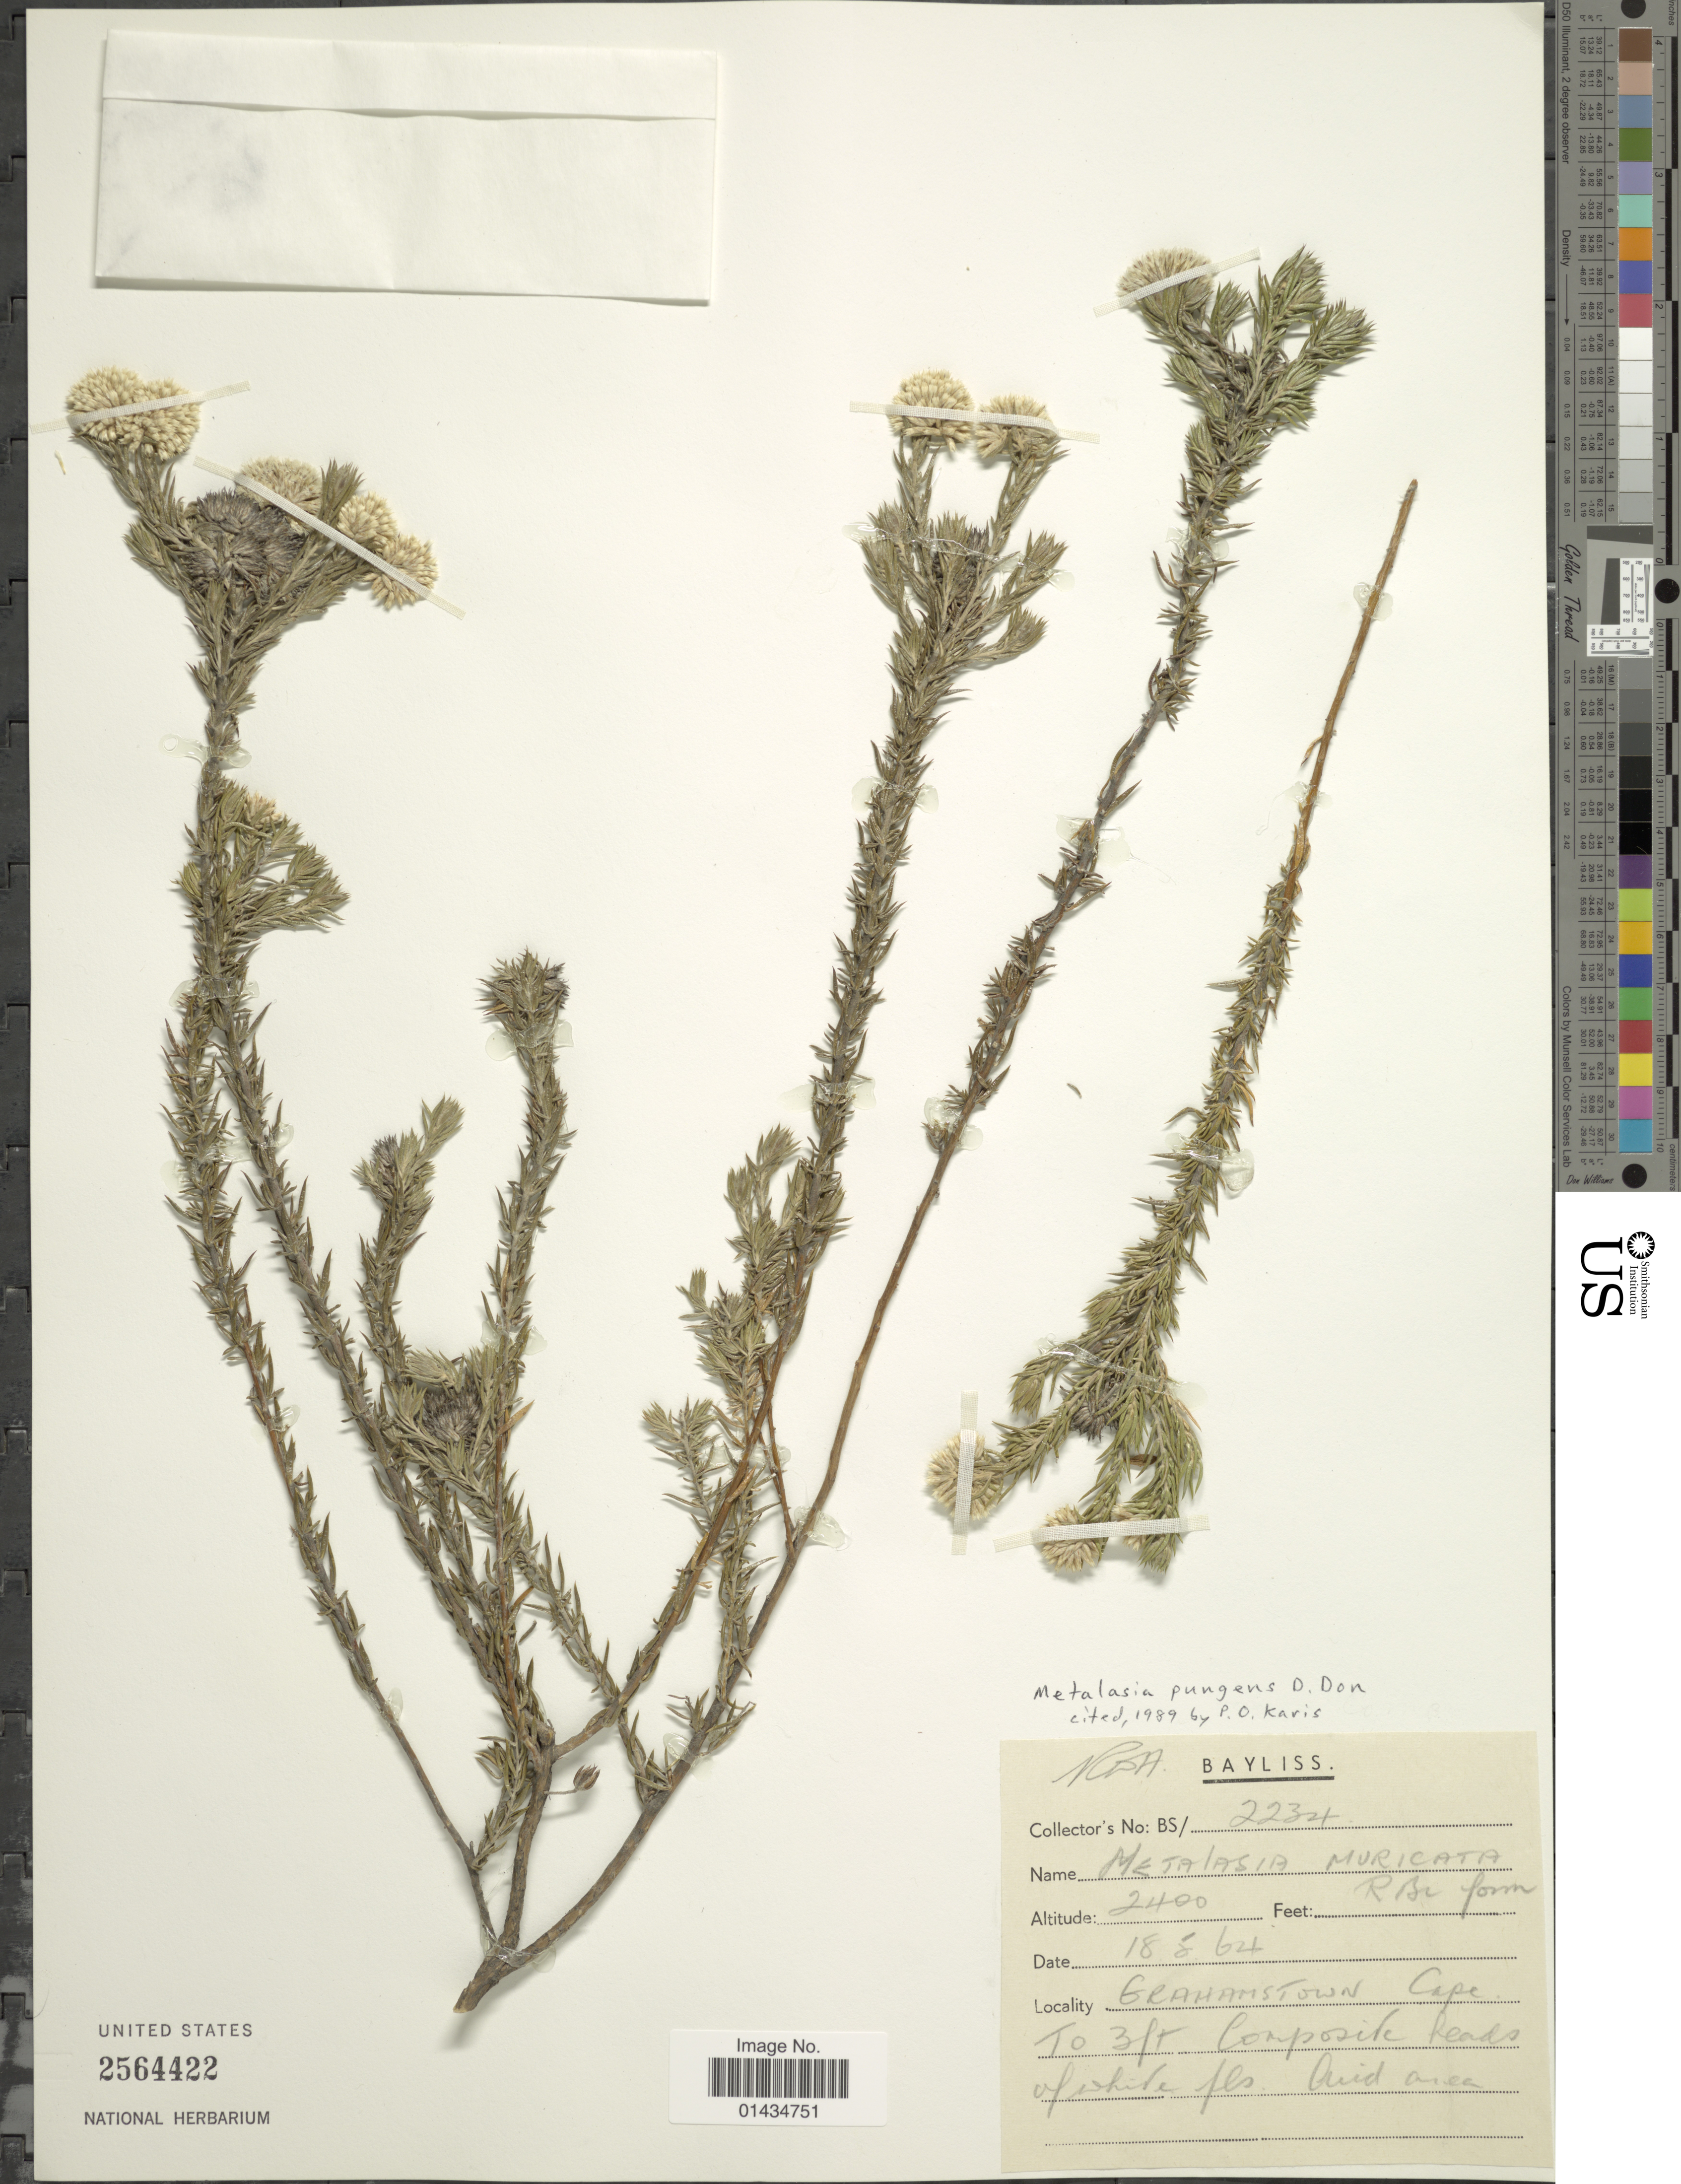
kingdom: Plantae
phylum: Tracheophyta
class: Magnoliopsida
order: Asterales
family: Asteraceae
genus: Metalasia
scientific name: Metalasia pungens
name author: D. Don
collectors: R. Bayliss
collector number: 2234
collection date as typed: Transcribed d/m/y: 18/8/64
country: South Africa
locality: Grahamstown Cape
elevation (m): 732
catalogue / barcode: US 2564422